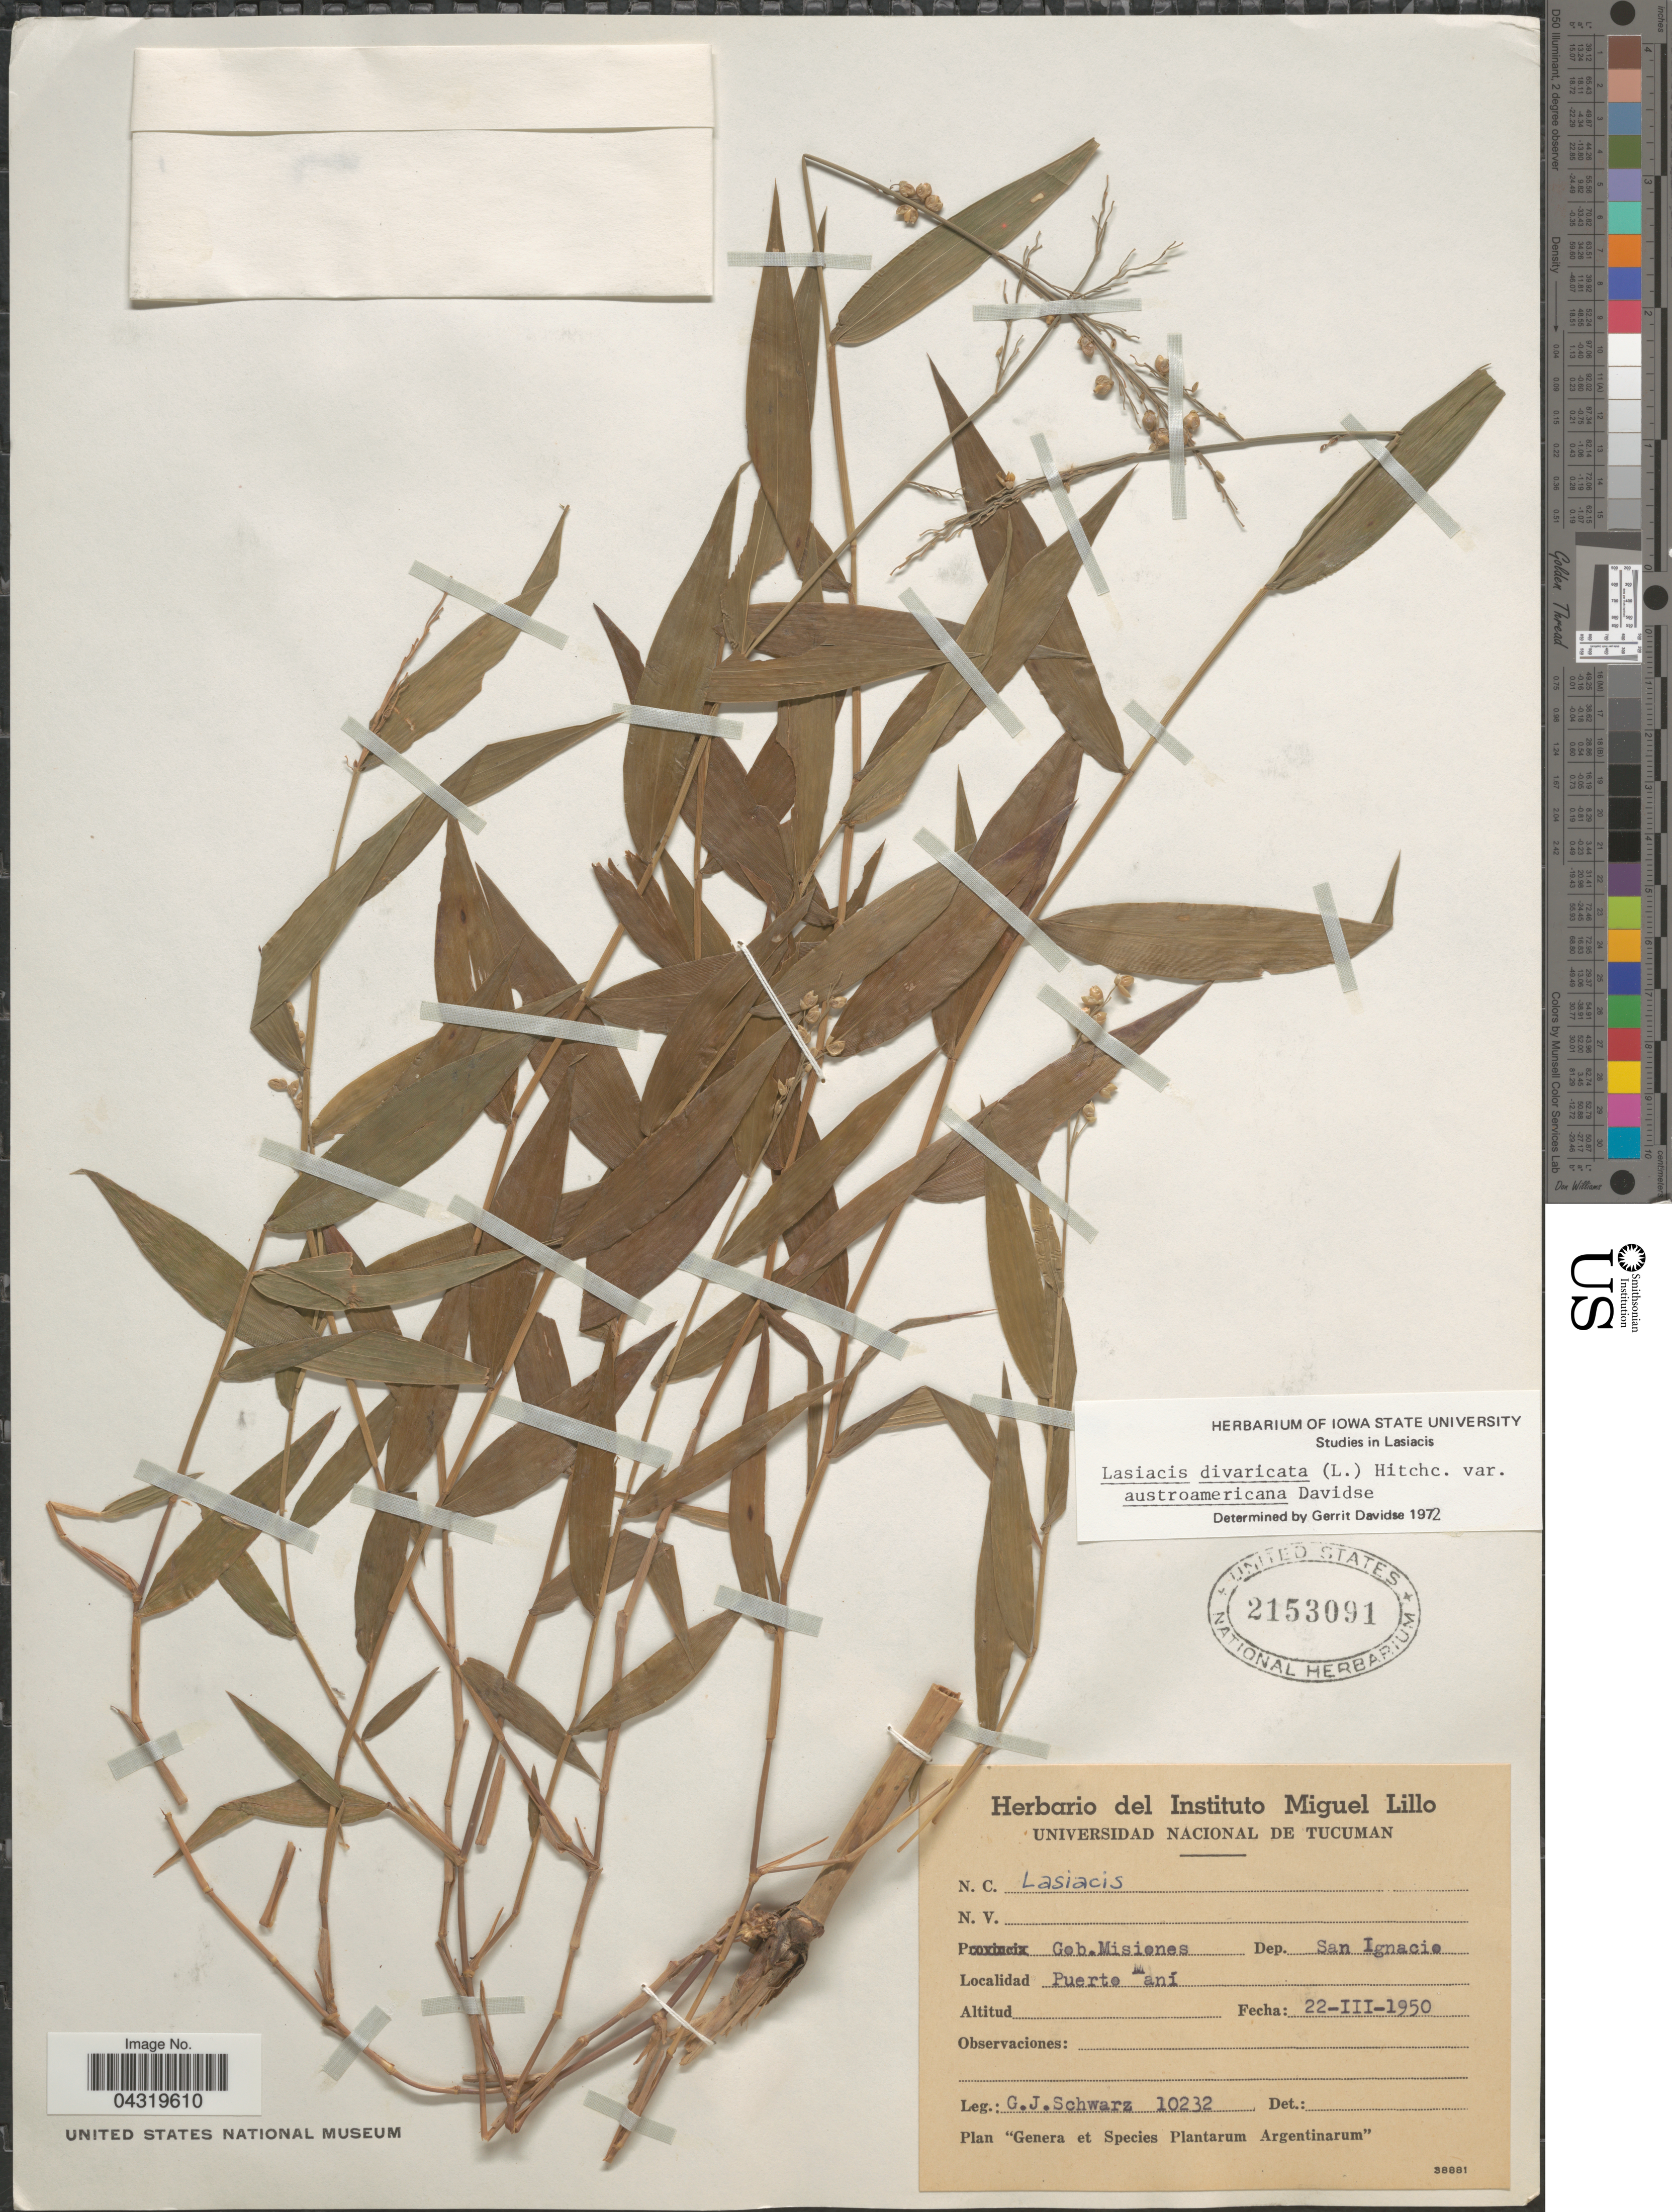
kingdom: Plantae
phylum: Tracheophyta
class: Liliopsida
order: Poales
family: Poaceae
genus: Lasiacis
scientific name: Lasiacis divaricata var. austroamericana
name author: Davidse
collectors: G. J. Schwarz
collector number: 10232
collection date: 1950-03-22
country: Argentina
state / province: Misiones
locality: Gob. Misiones. Dep. San Ignacio. Puerto Mani.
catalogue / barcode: US 2153091